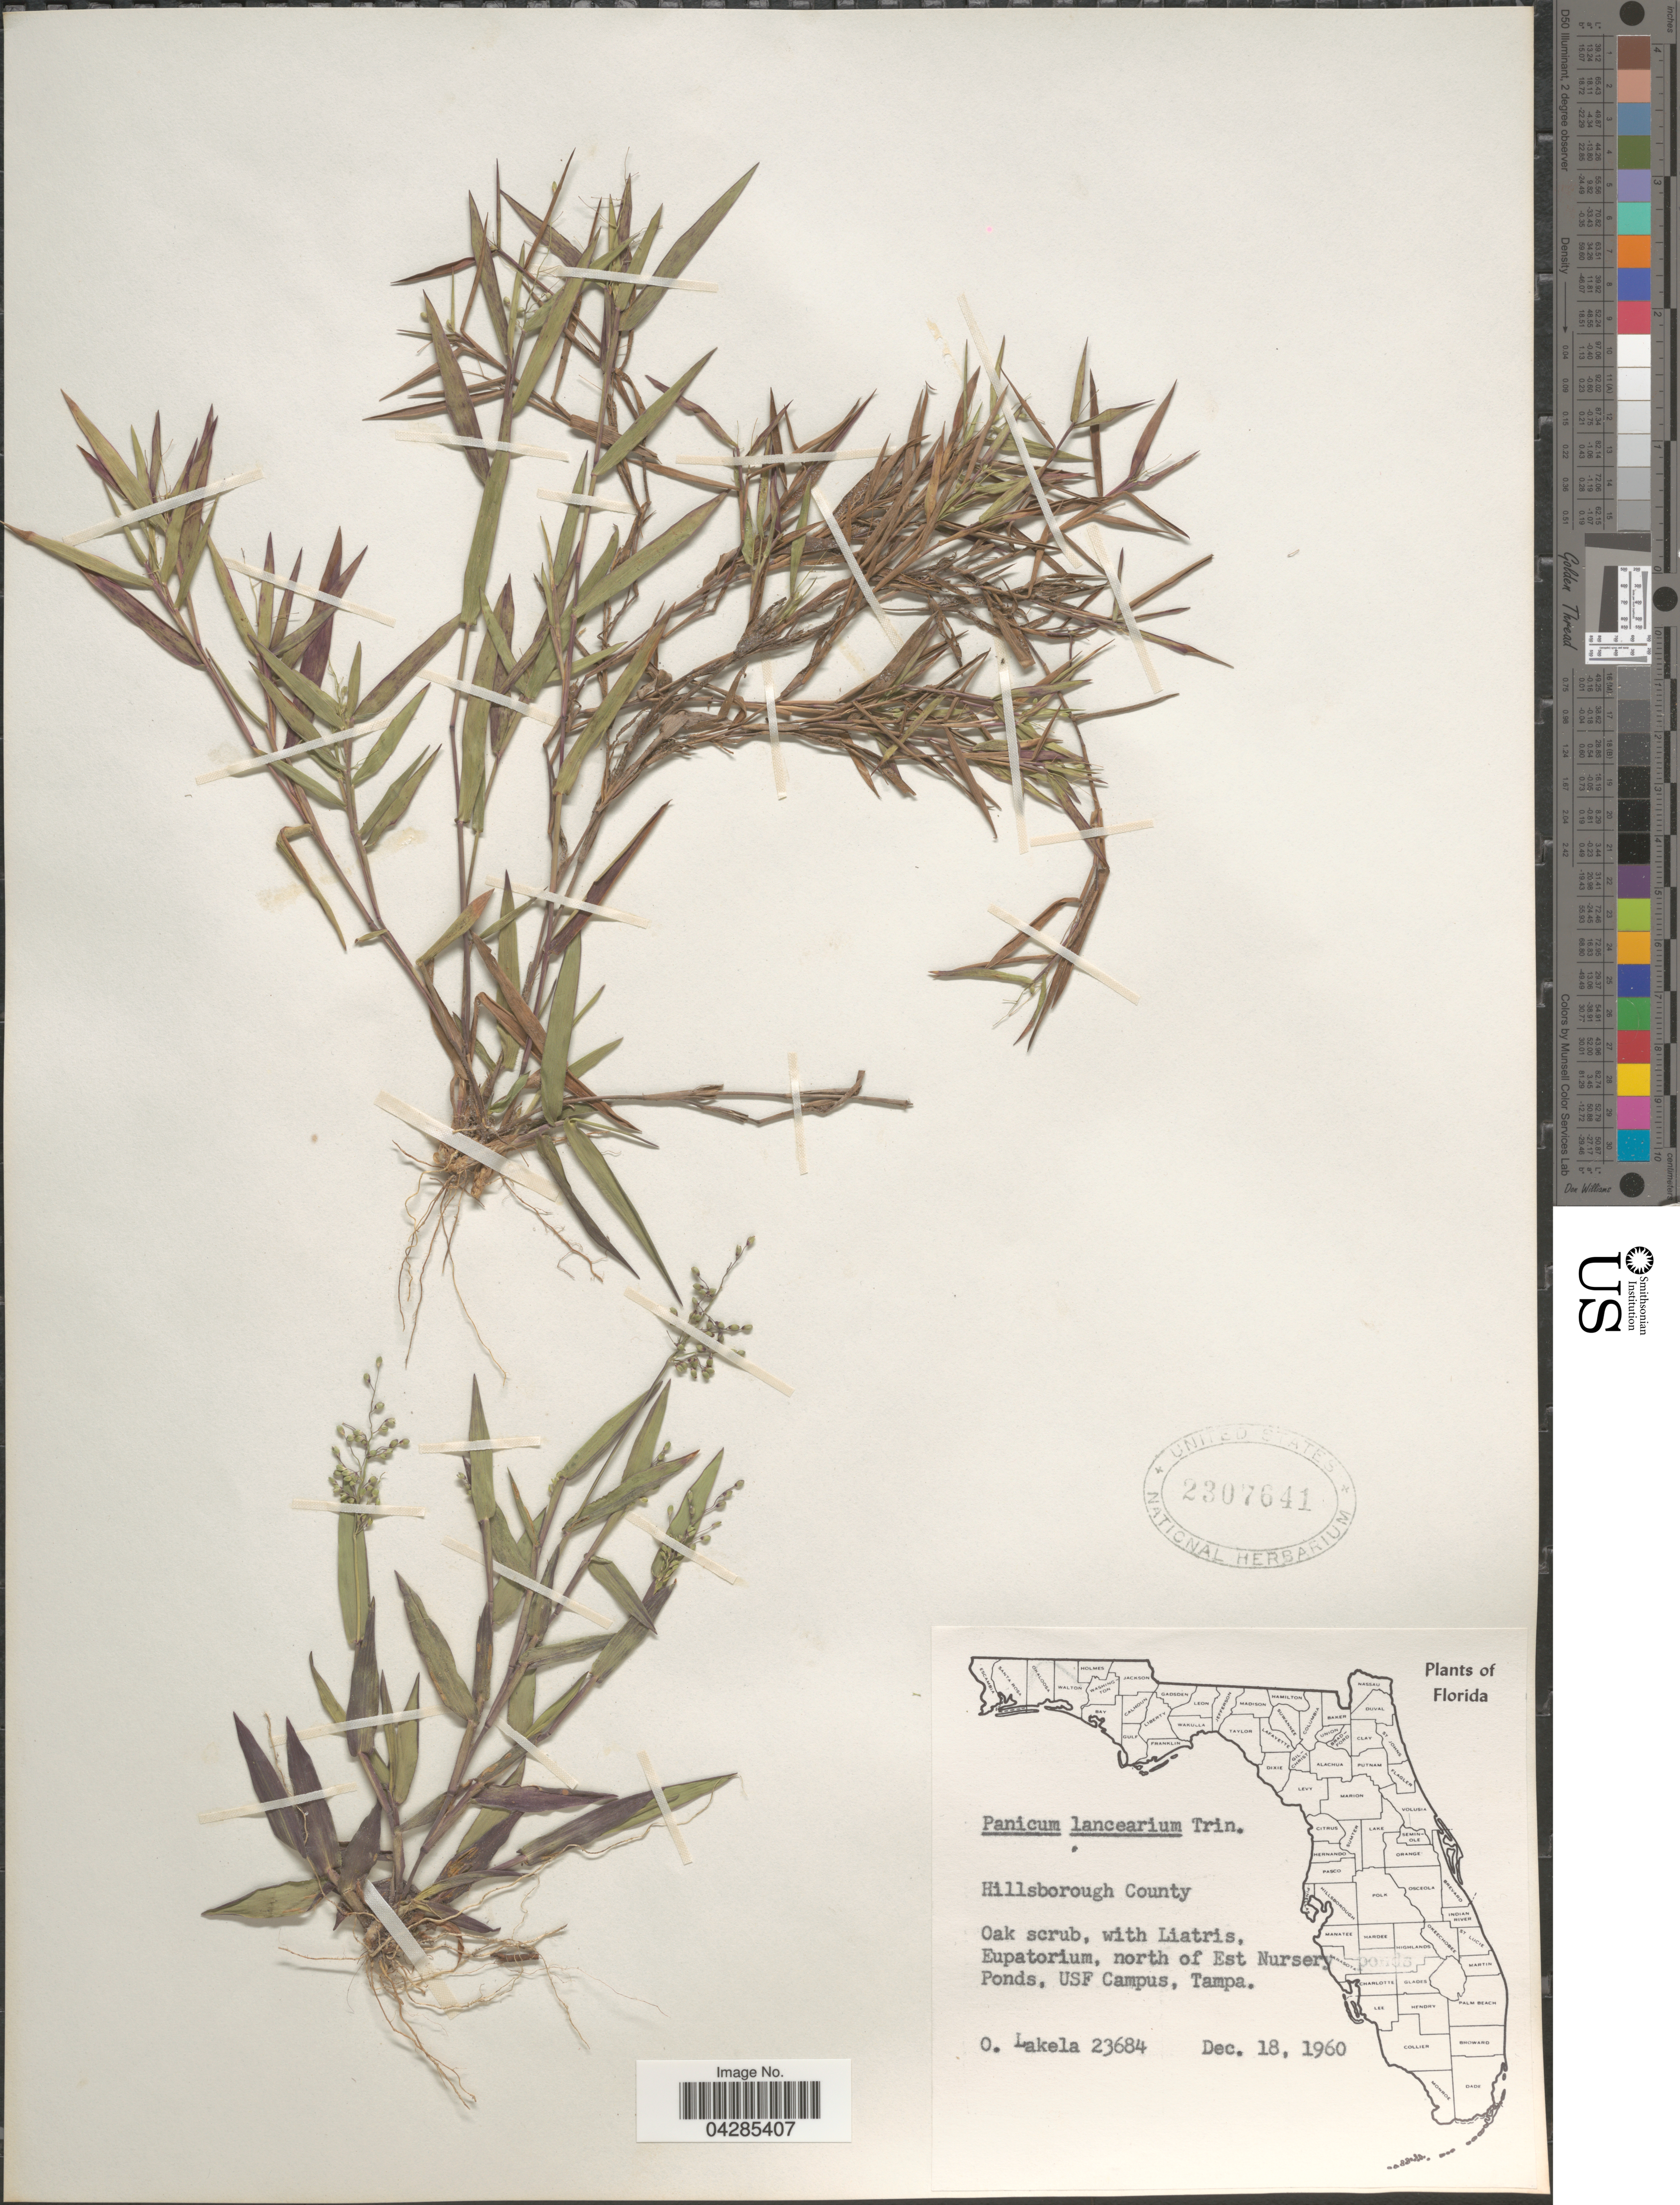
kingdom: Plantae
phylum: Tracheophyta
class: Liliopsida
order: Poales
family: Poaceae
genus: Dichanthelium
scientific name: Dichanthelium portoricense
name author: (Desv. ex Ham.) B.F. Hansen & Wunderlin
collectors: O. Lakela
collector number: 23684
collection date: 1960-12-18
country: United States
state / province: Florida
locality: Hillsborough County. North of Est Nursery Ponds USF Campus, Tampa.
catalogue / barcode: US 2307641